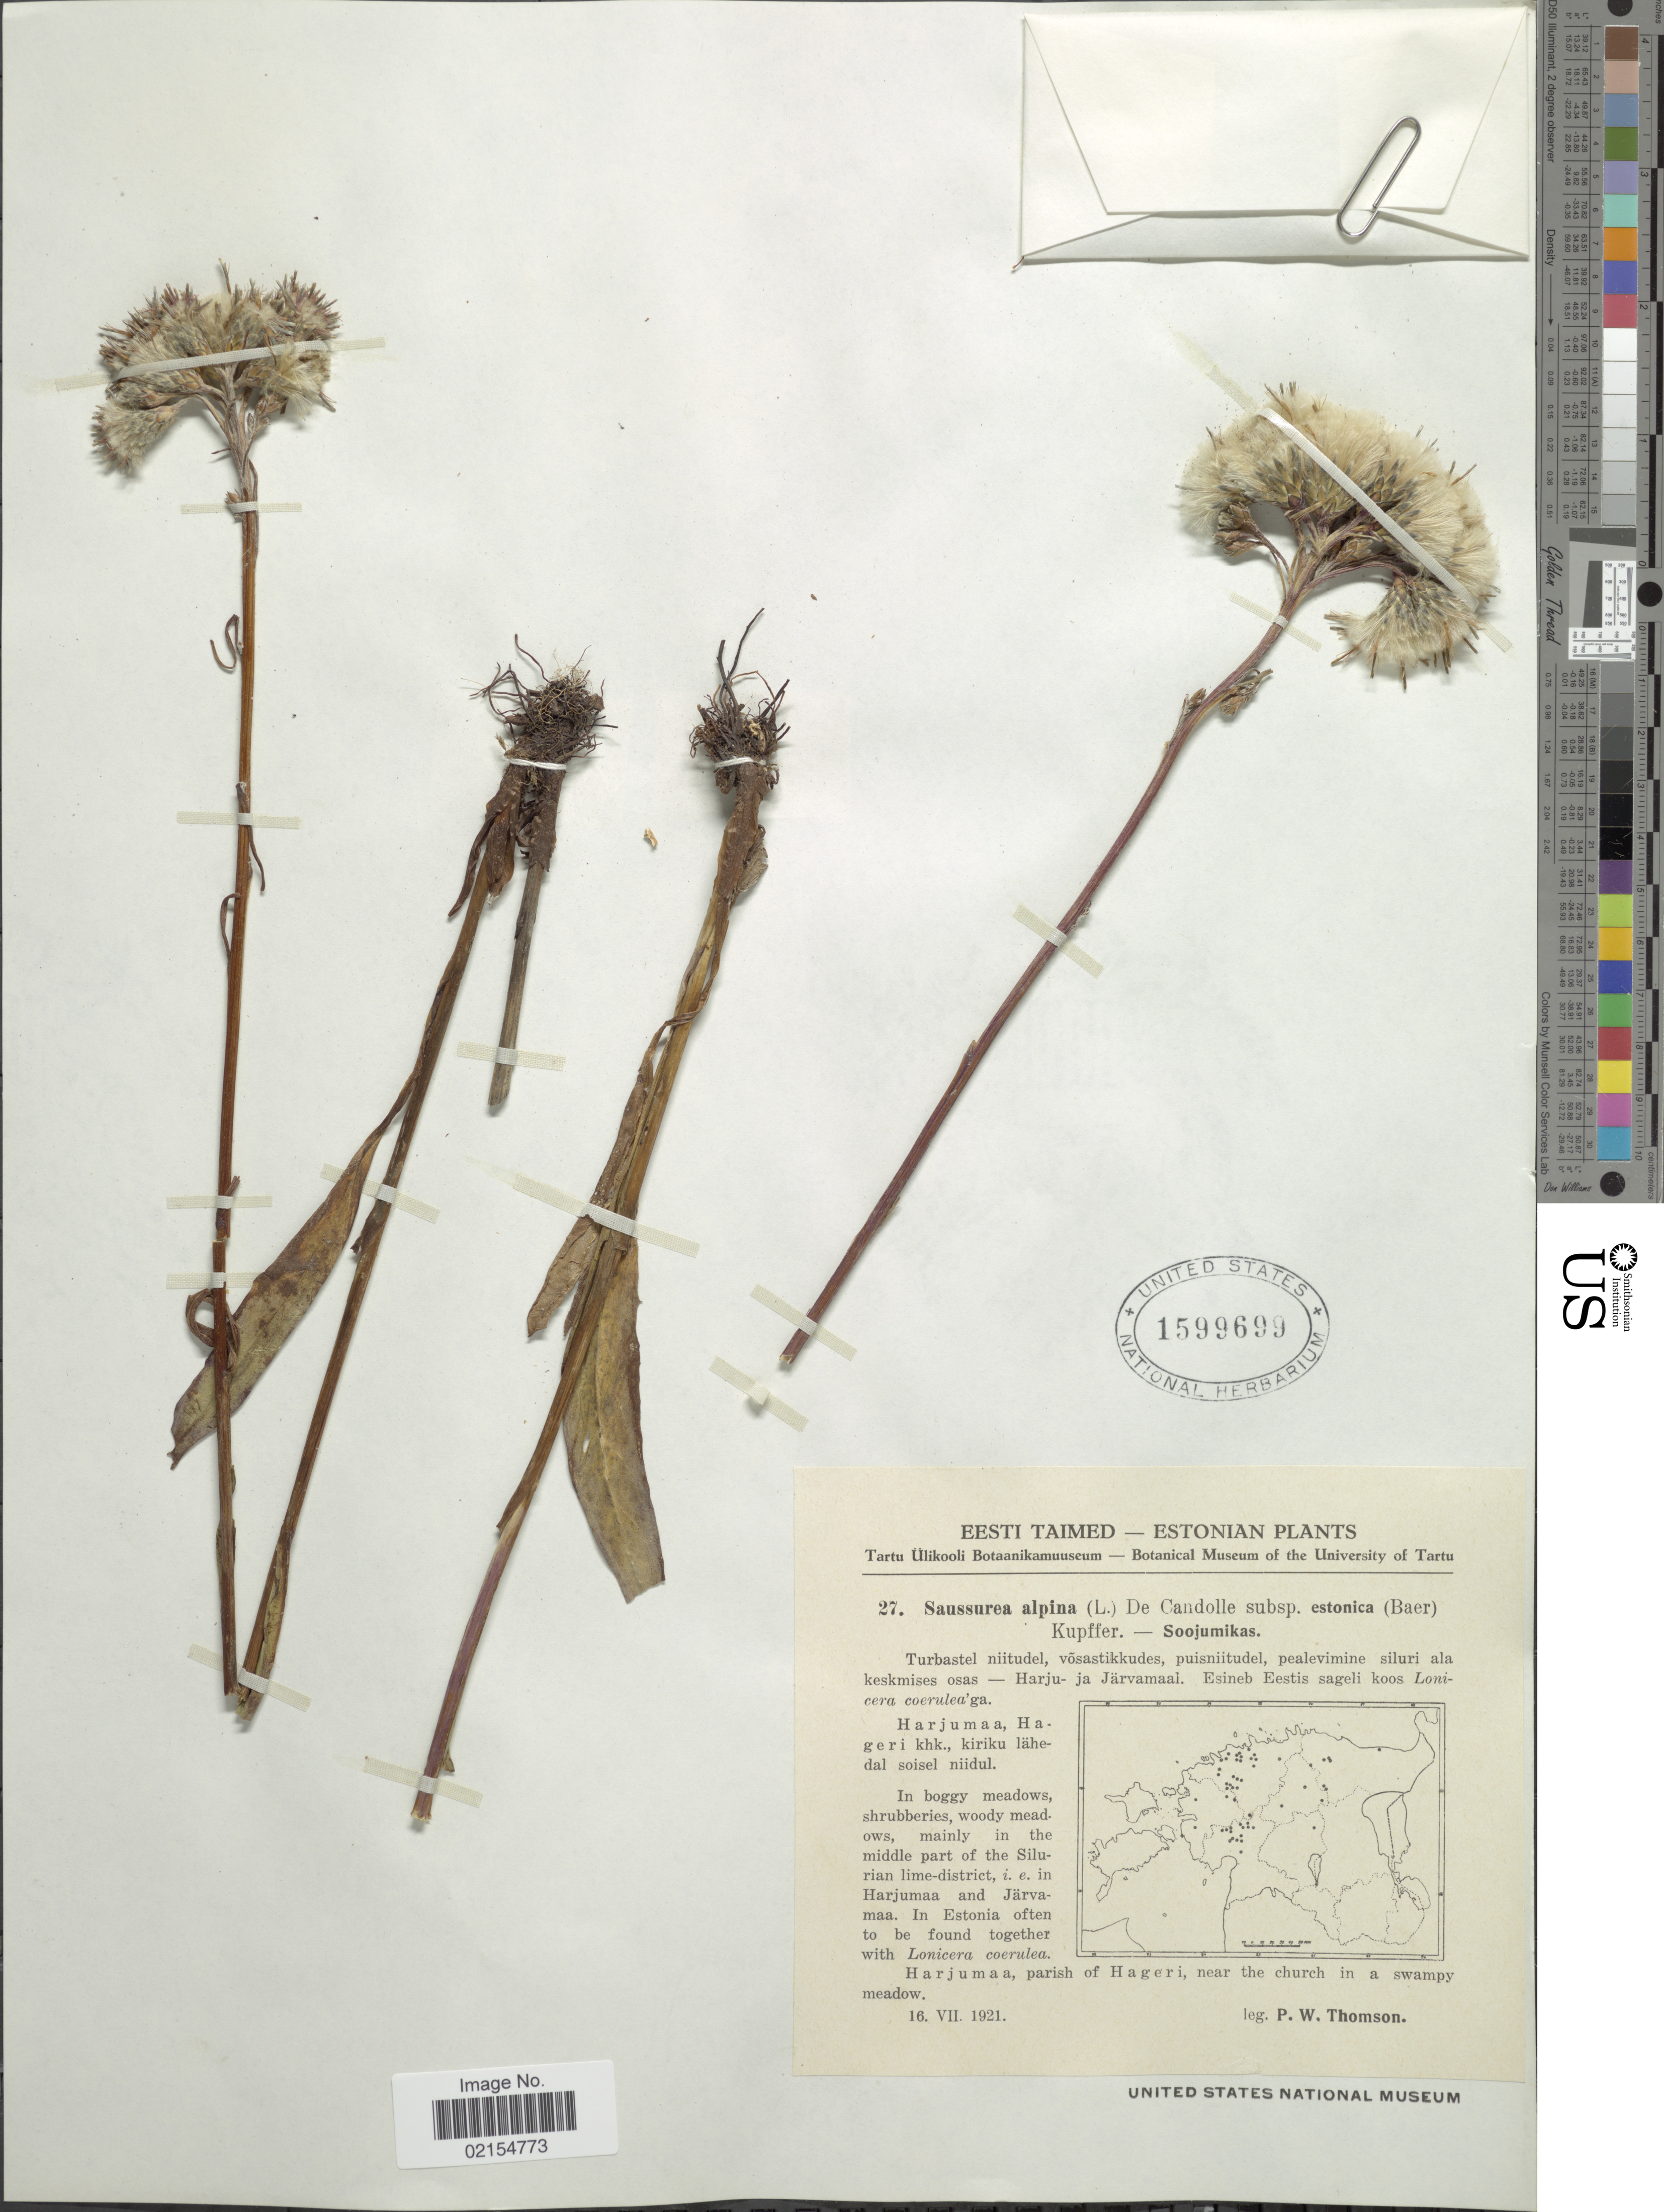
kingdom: Plantae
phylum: Tracheophyta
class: Magnoliopsida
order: Asterales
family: Asteraceae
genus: Saussurea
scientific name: Saussurea alpina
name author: (L.) DC.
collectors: P. H. Thomson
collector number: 27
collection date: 1921-07-16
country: Estonia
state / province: Harjumaa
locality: Harjuman, parish of Hageri, near the church in a swampy meadow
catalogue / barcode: US 1599699